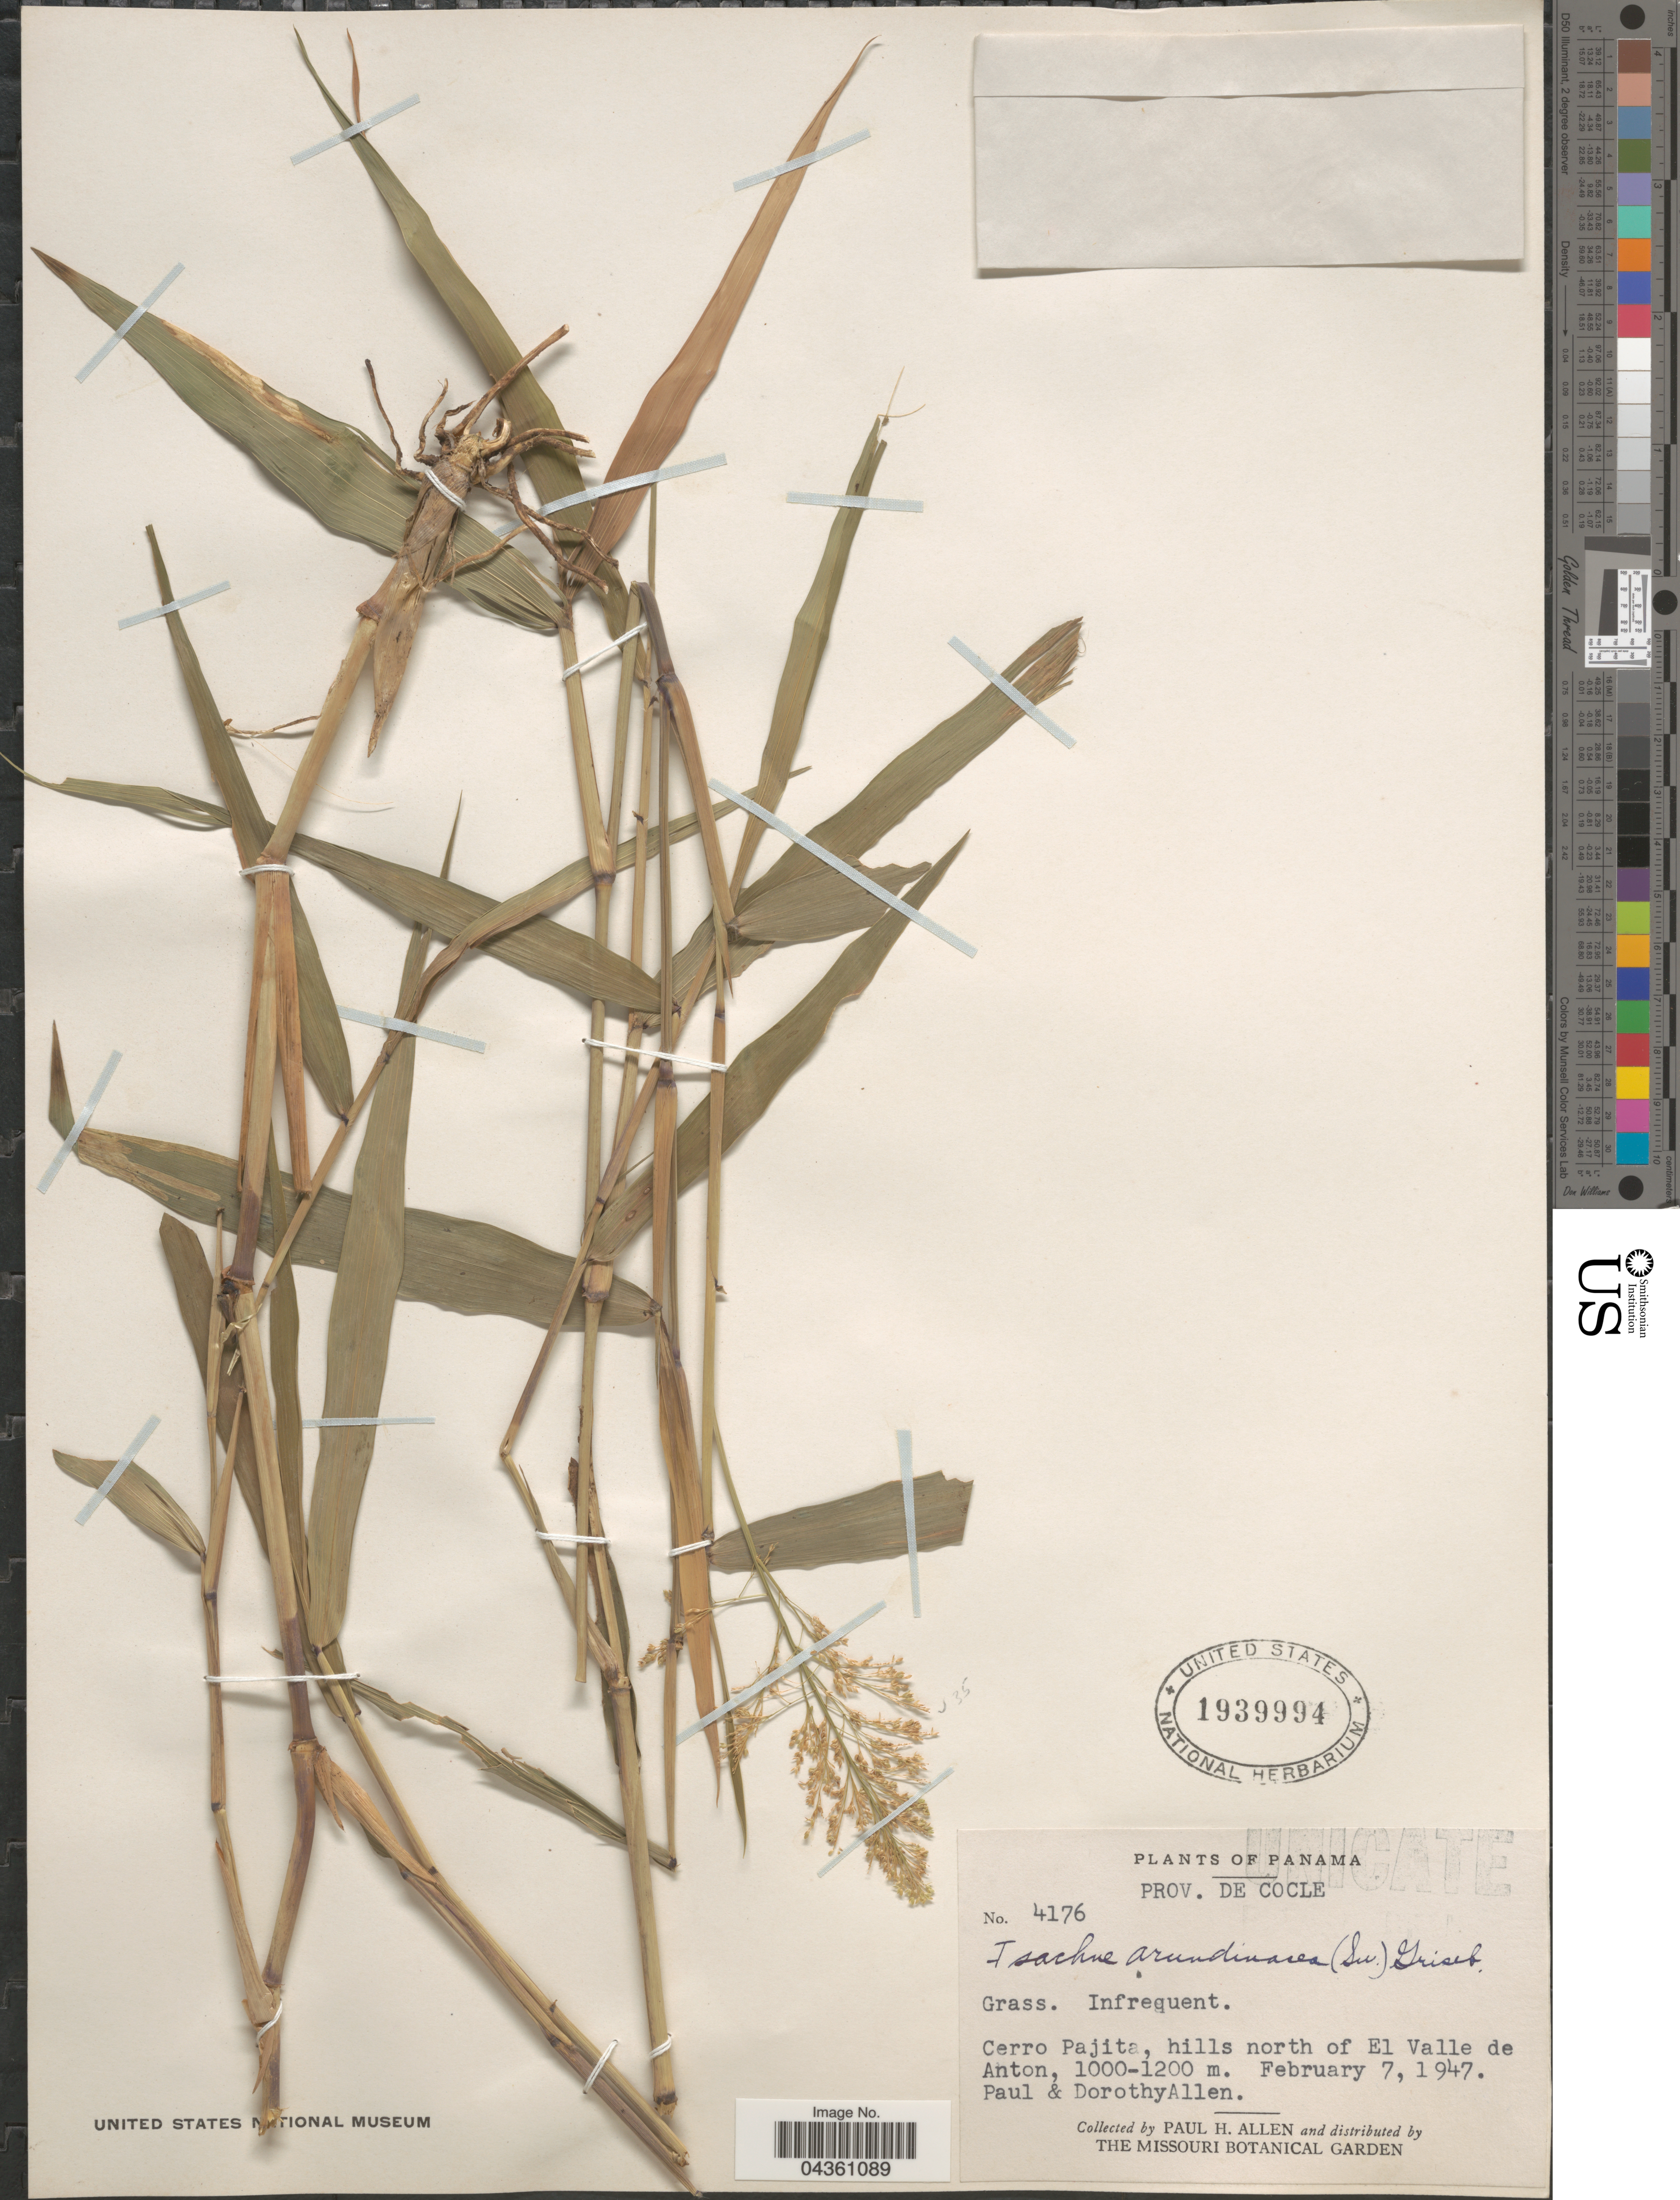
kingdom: Plantae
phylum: Tracheophyta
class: Liliopsida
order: Poales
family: Poaceae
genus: Isachne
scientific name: Isachne polygonoides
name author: (Lam.) Döll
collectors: P. H. Allen & D. O. Allen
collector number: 4176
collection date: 1947-02-07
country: Panama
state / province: Cocle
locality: Cerro Pajita, hills north of El Valle de Anton.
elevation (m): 1000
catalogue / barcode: US 1939994